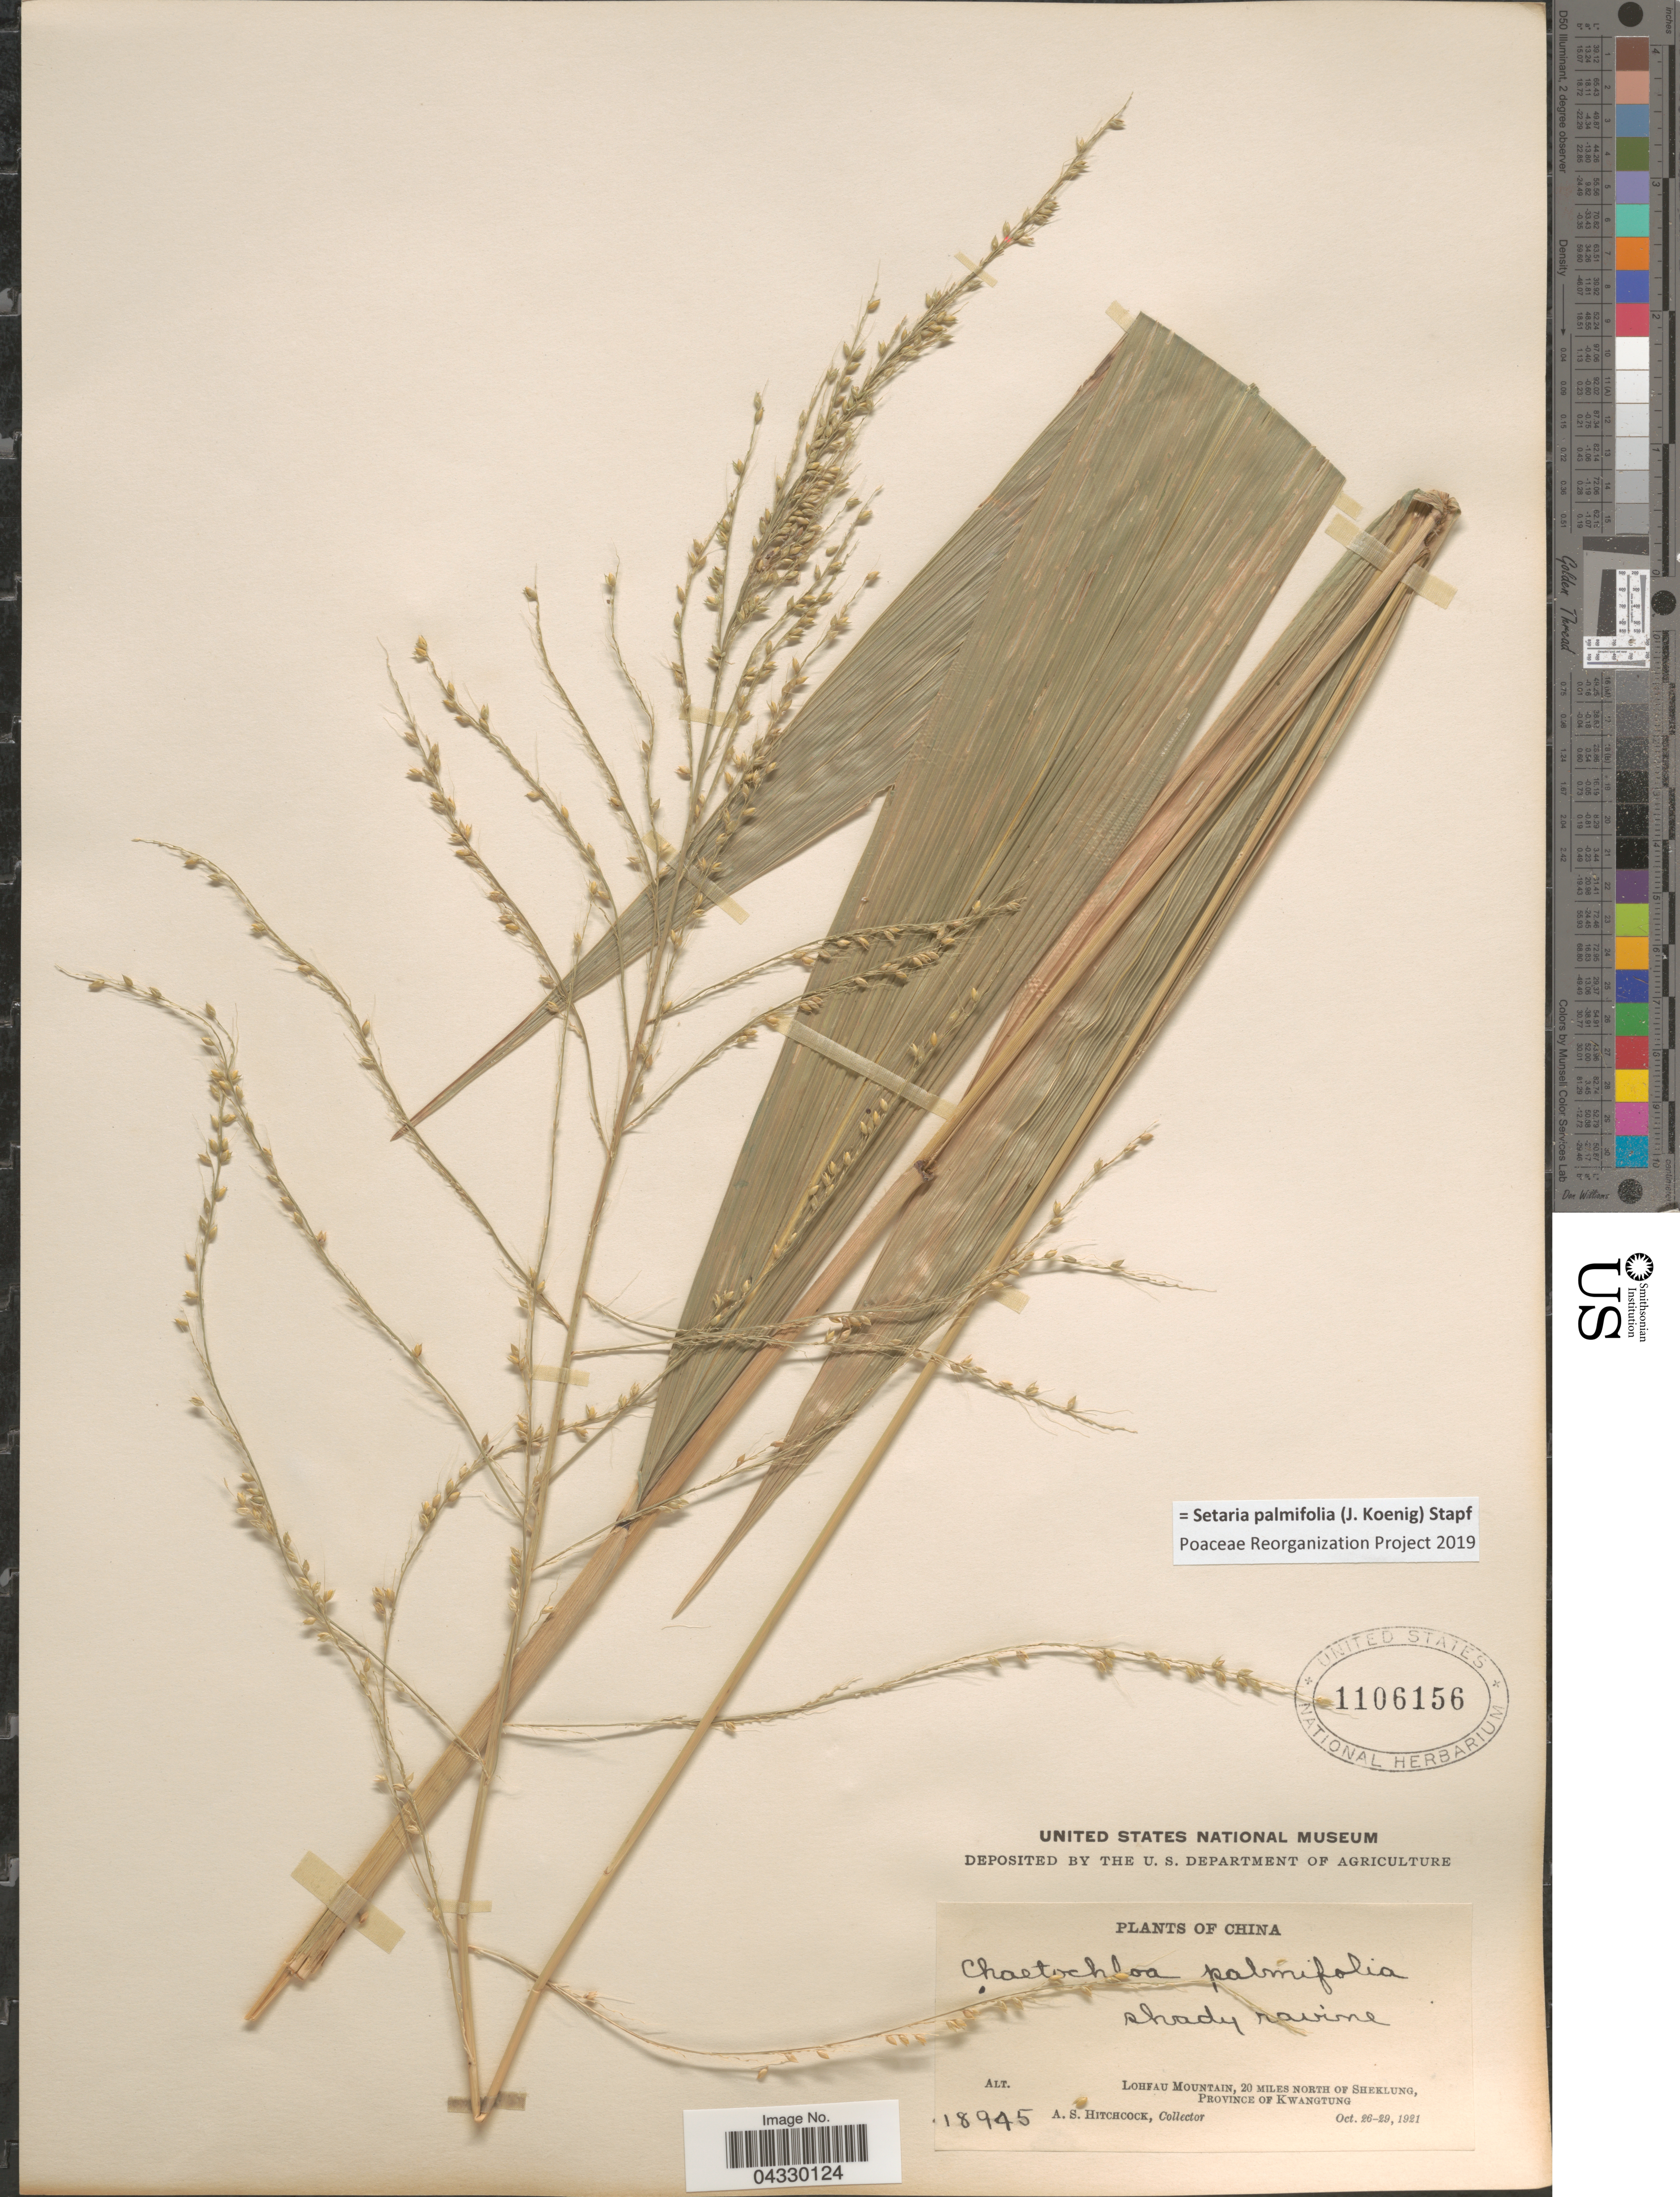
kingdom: Plantae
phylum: Tracheophyta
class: Liliopsida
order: Poales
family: Poaceae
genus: Setaria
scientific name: Setaria palmifolia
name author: (J. Koenig) Stapf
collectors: A. S. Hitchcock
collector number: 18945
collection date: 1921-10-26/1921-10-29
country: China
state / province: Guangdong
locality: Lohfau Mountain, 20 miles north of Sheklung, Province of Kwangtung.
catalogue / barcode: US 1106156